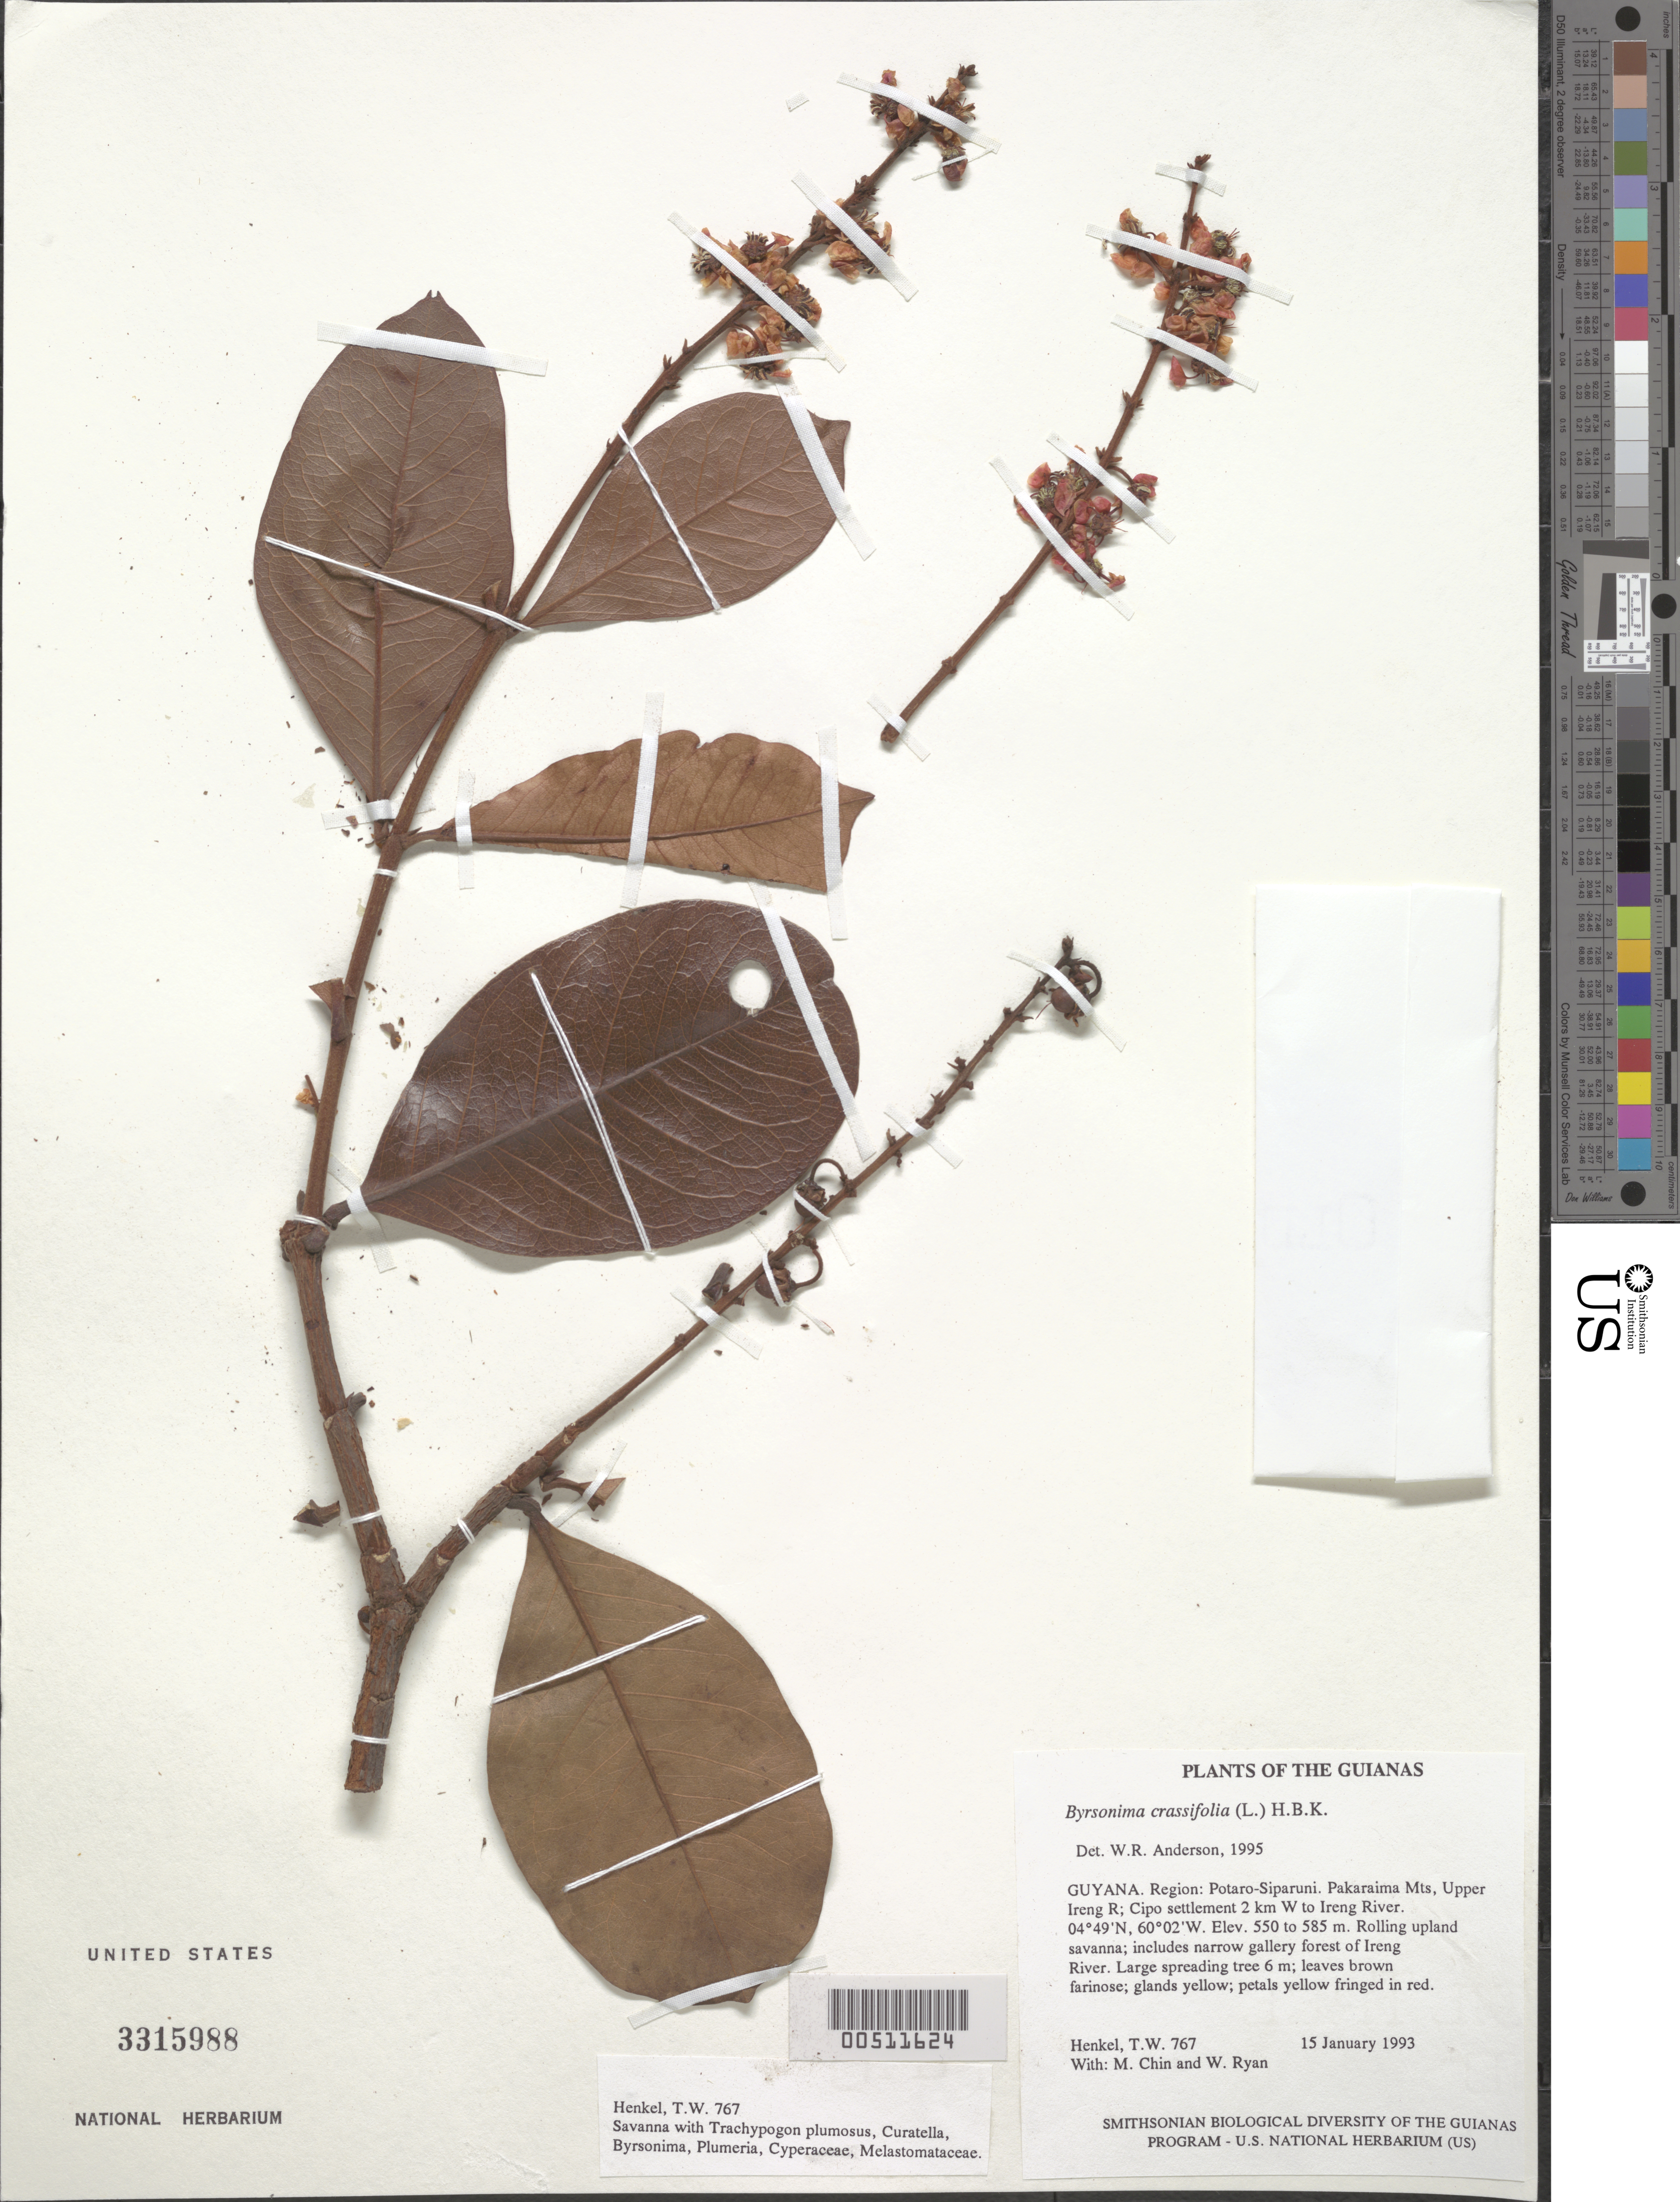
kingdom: Plantae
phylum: Tracheophyta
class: Magnoliopsida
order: Malpighiales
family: Malpighiaceae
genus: Byrsonima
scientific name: Byrsonima crassifolia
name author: (L.) Kunth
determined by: Anderson, W. R., (MICH), University of Michigan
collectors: T. Henkel, M. Chin & W. Ryan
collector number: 767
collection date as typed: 15 January 1993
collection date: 1993-01-15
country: Guyana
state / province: Potaro-Siparuni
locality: Pakaraima Mts, Upper Ireng R; Cipo settlement 2 km W to Ireng River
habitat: Rolling upland savanna; includes narrow gallery forest of Ireng River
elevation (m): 550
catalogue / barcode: US 3315988